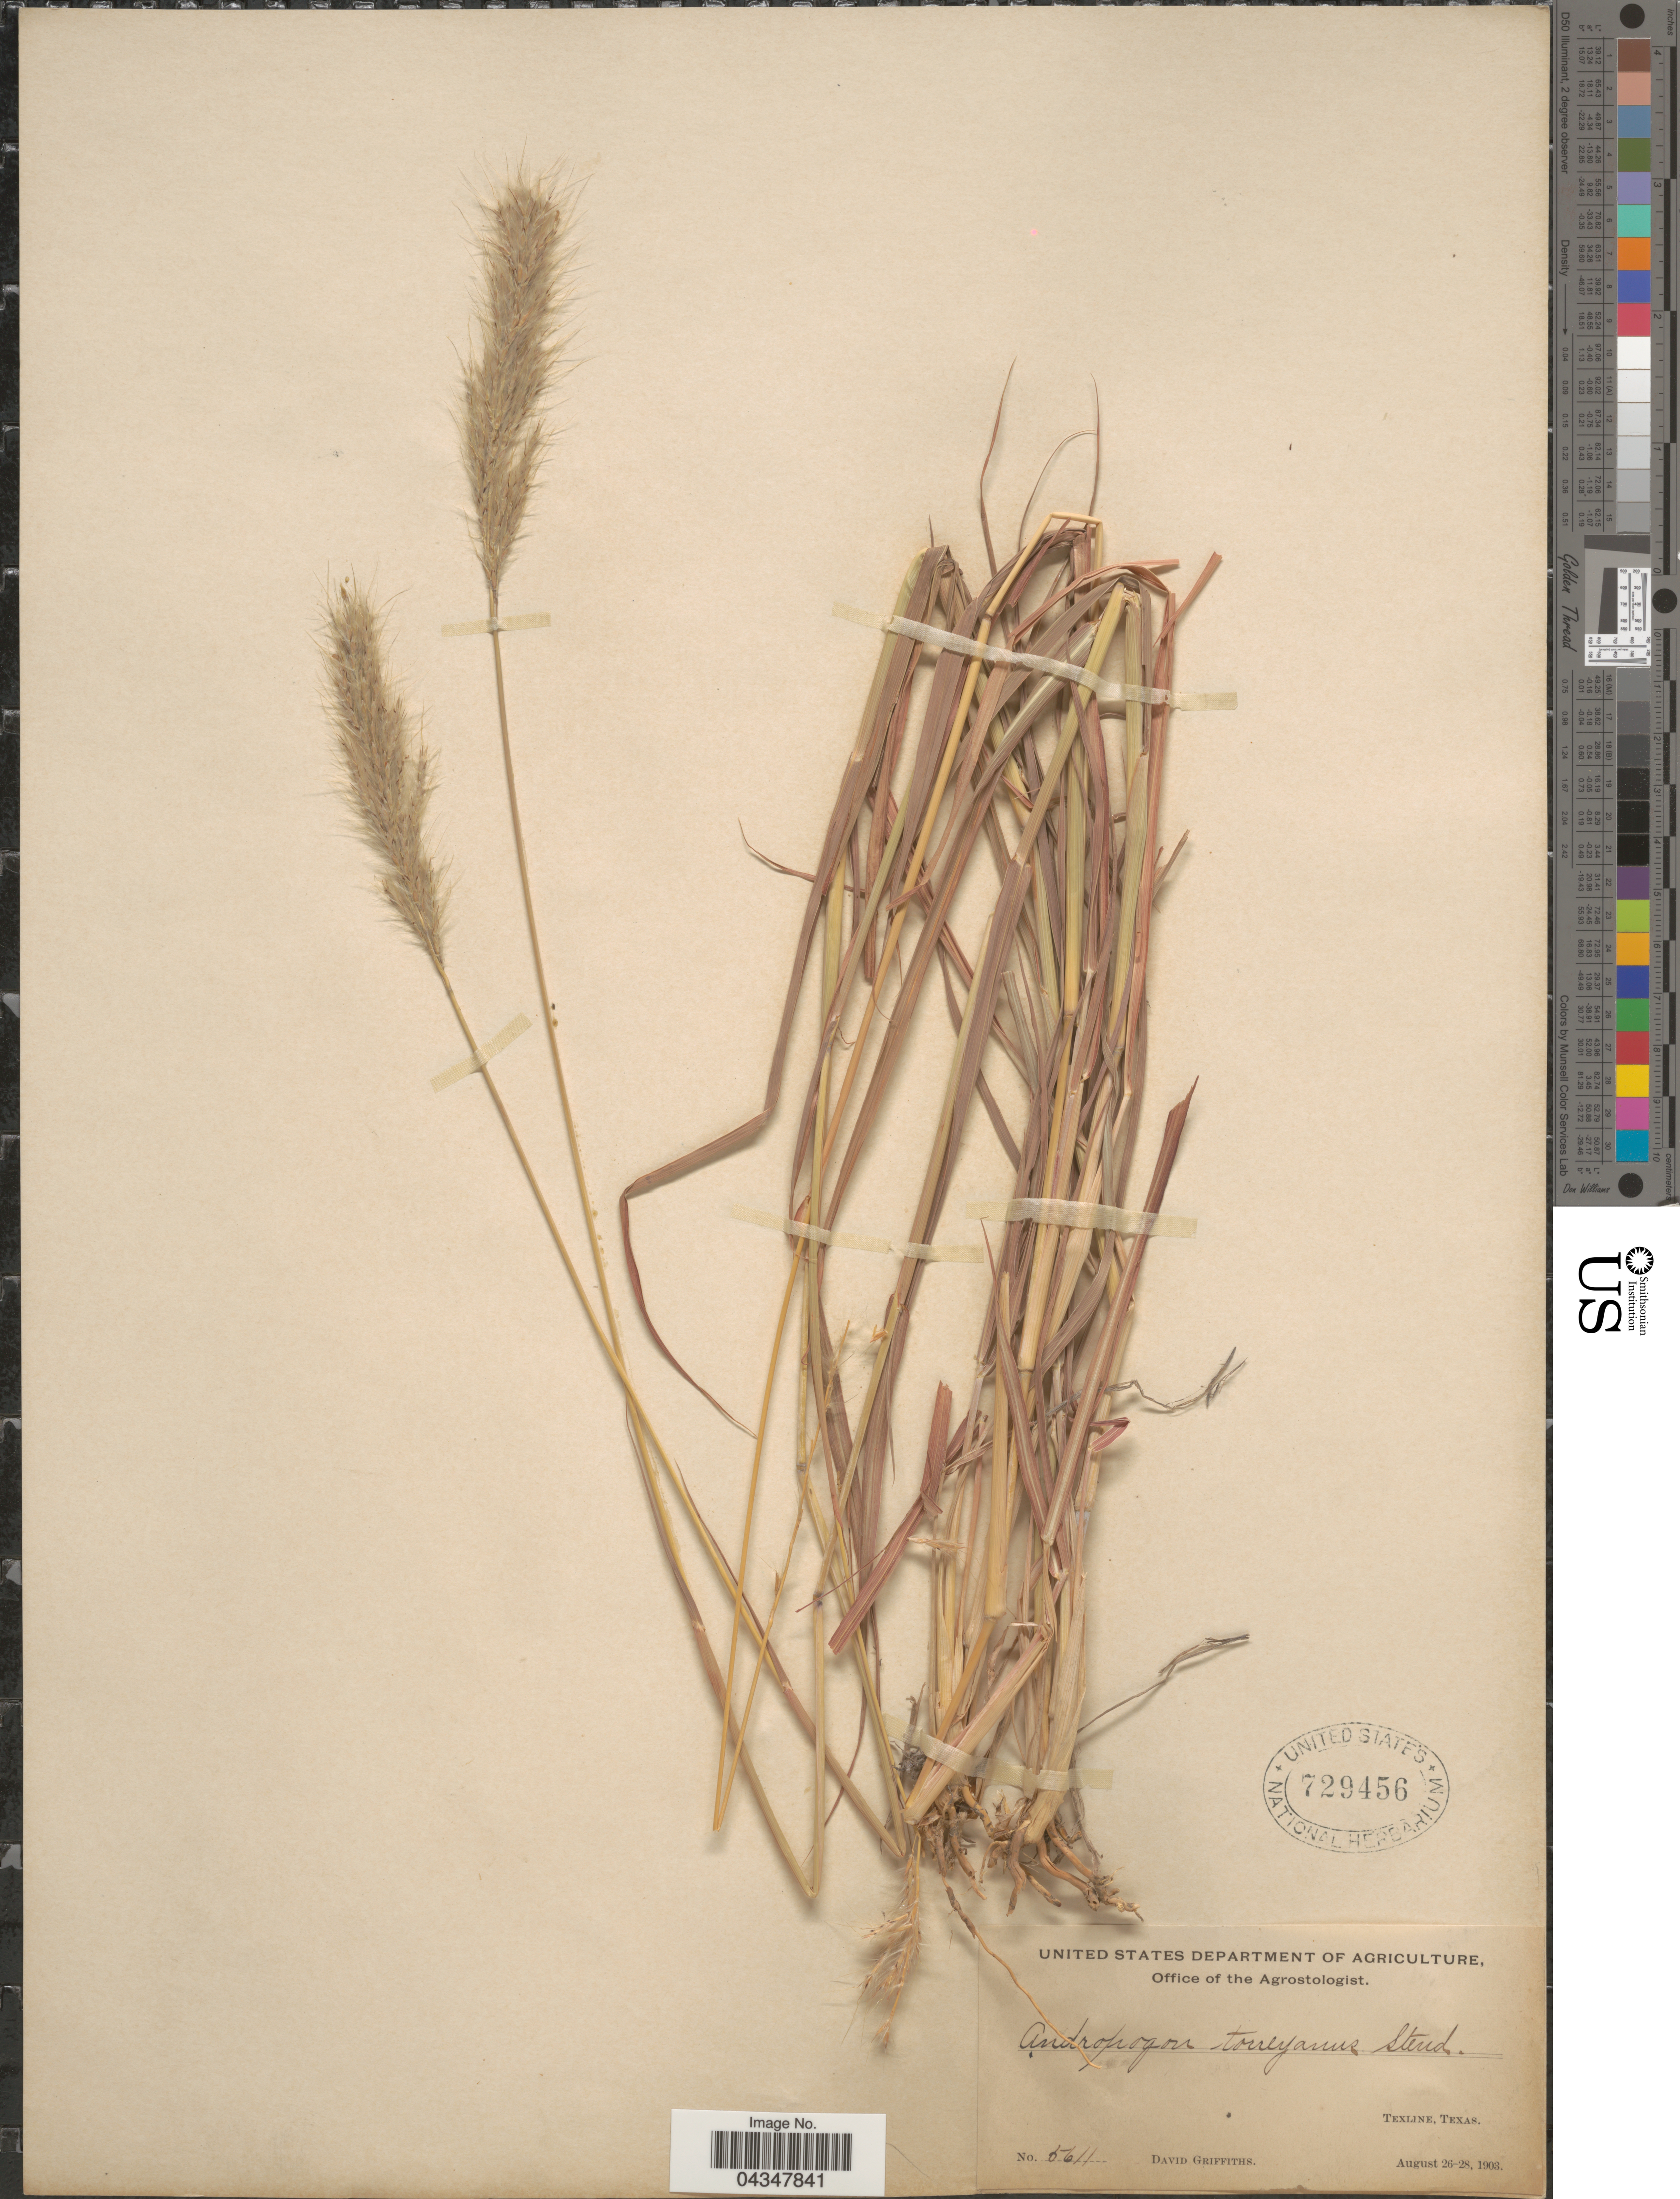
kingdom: Plantae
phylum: Tracheophyta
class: Liliopsida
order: Poales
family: Poaceae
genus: Bothriochloa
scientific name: Bothriochloa saccharoides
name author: (Sw.) Rydb.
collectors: D. Griffiths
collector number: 5611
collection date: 1903-08-26/1903-08-28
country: United States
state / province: Texas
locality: Texline.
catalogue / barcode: US 729456